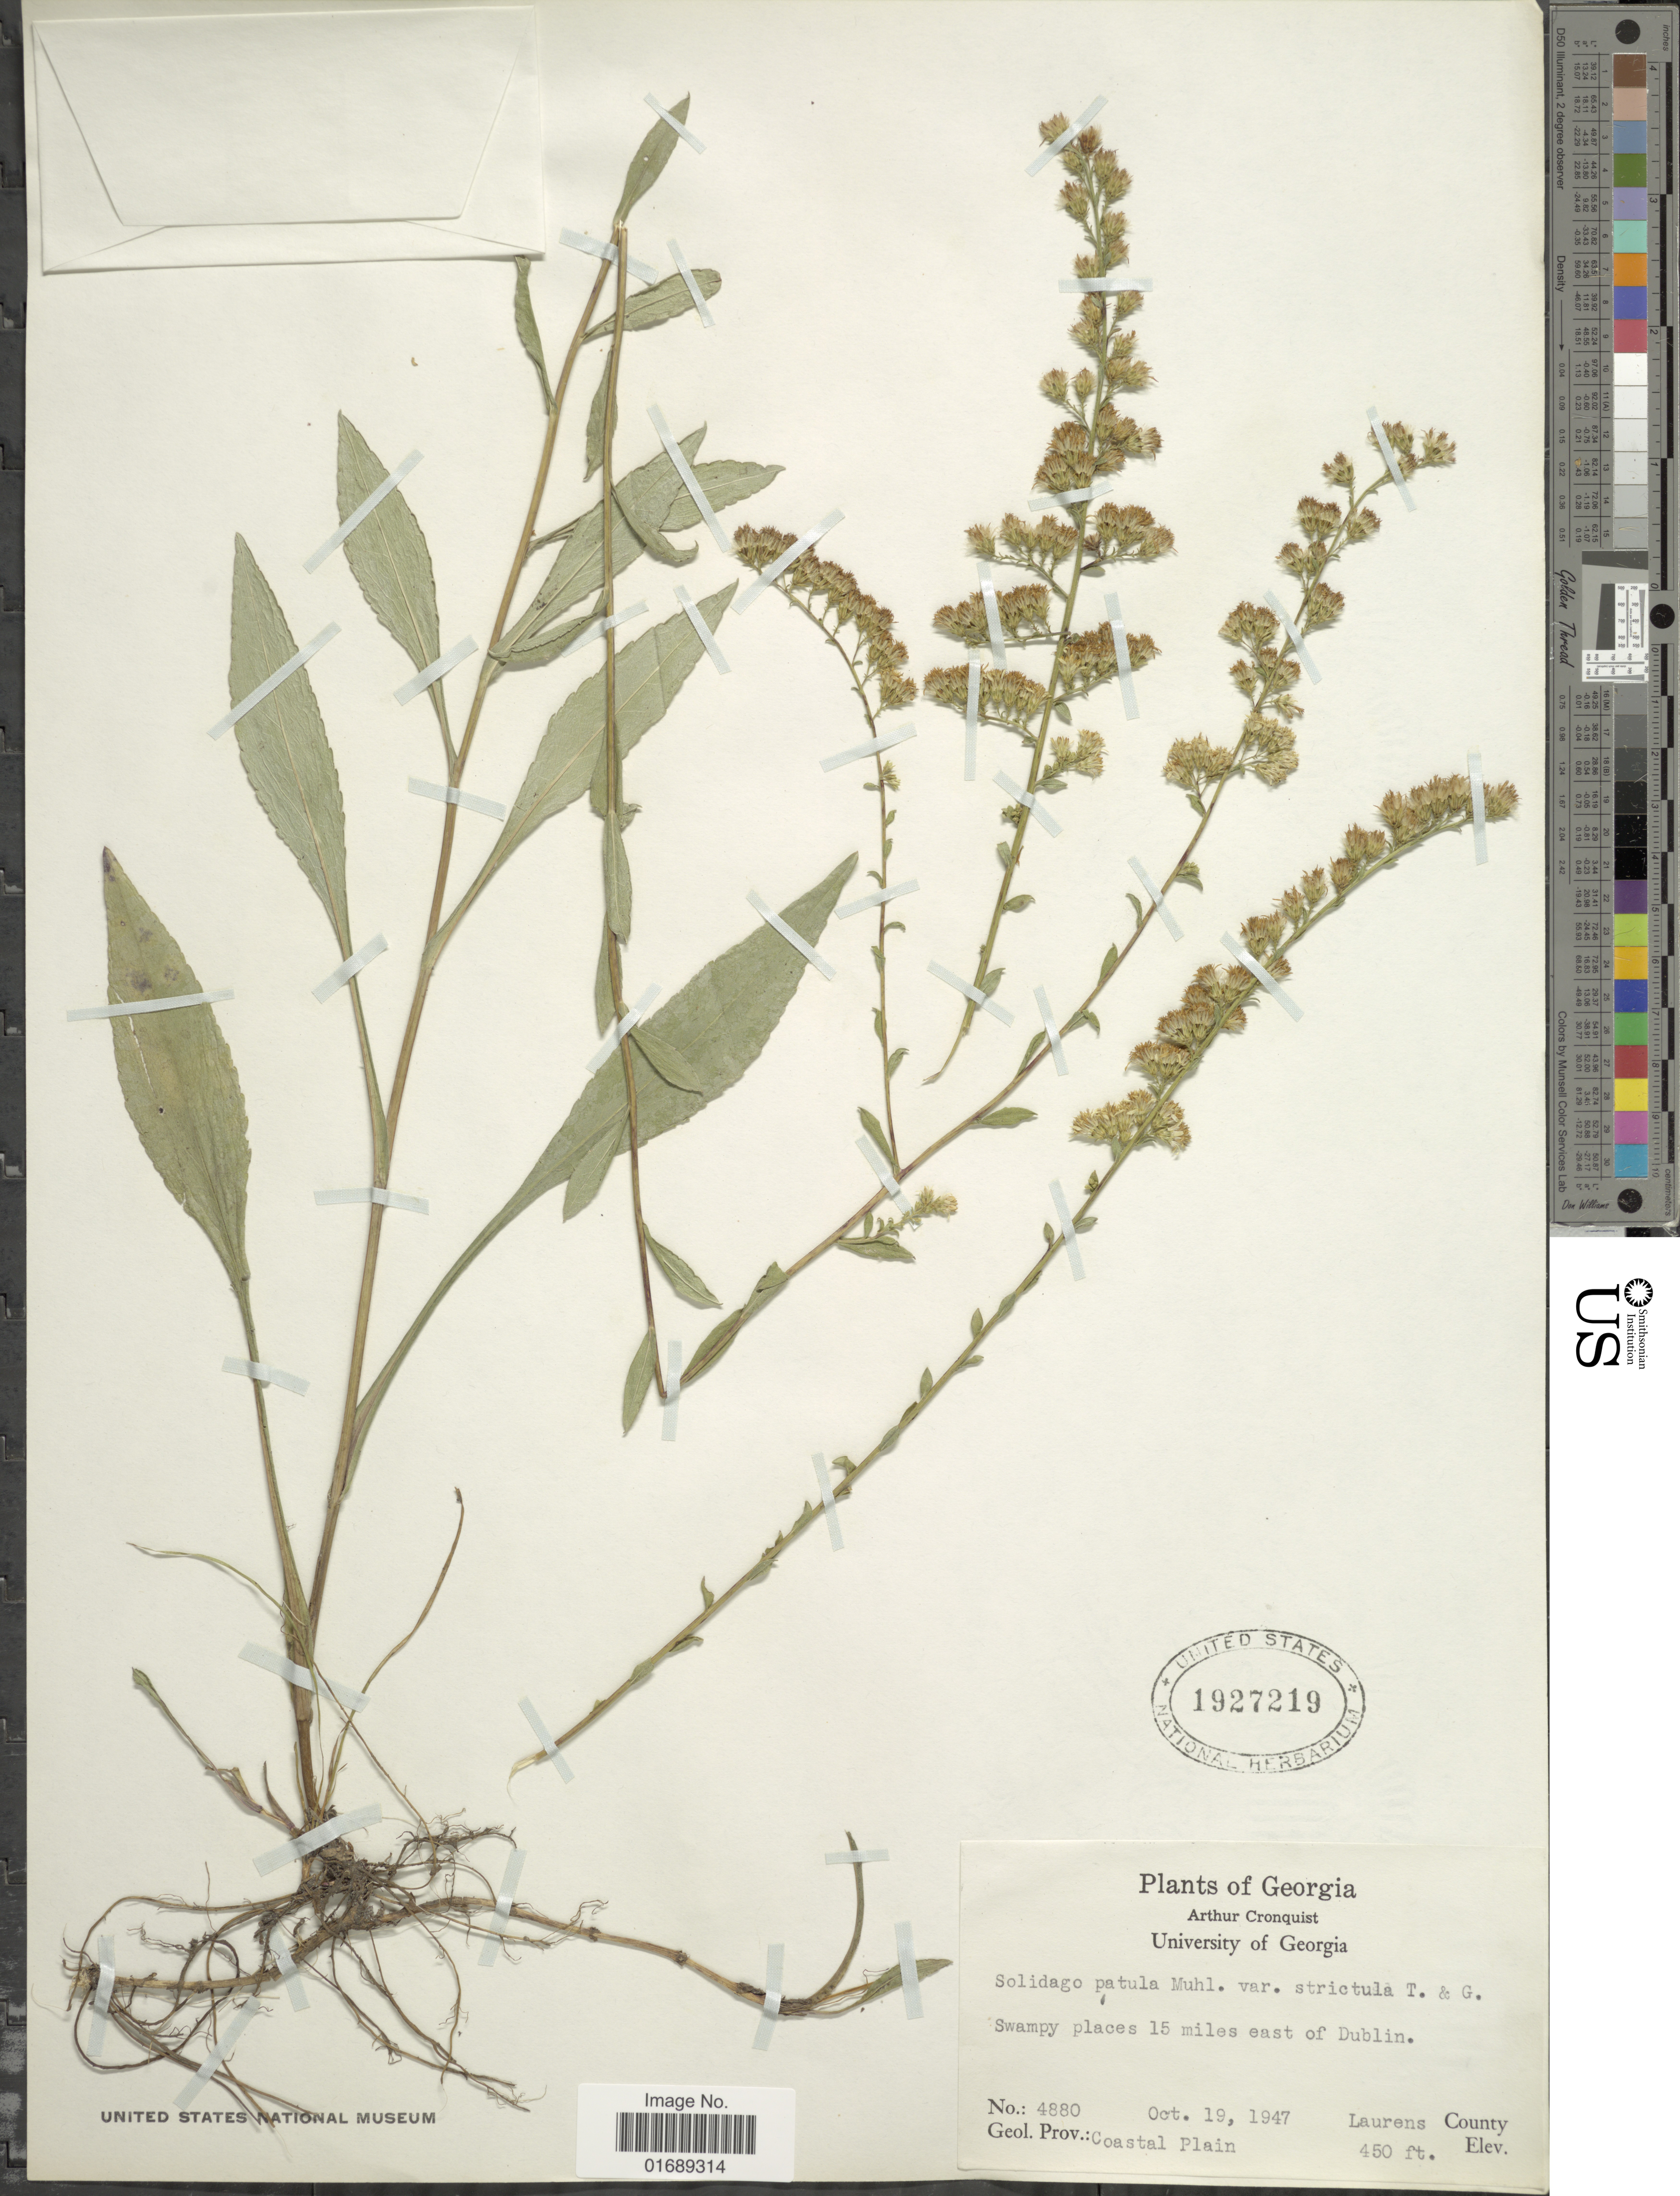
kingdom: Plantae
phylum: Tracheophyta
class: Magnoliopsida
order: Asterales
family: Asteraceae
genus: Solidago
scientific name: Solidago patula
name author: Muhl. ex Willd.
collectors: A. J. Cronquist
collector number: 4880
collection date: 1947-10-19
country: United States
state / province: Georgia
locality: Swampy places 15 miles east of Dublin, Laurens County, Geol. Prov.: Coastal Plain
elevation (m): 137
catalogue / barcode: US 1927219